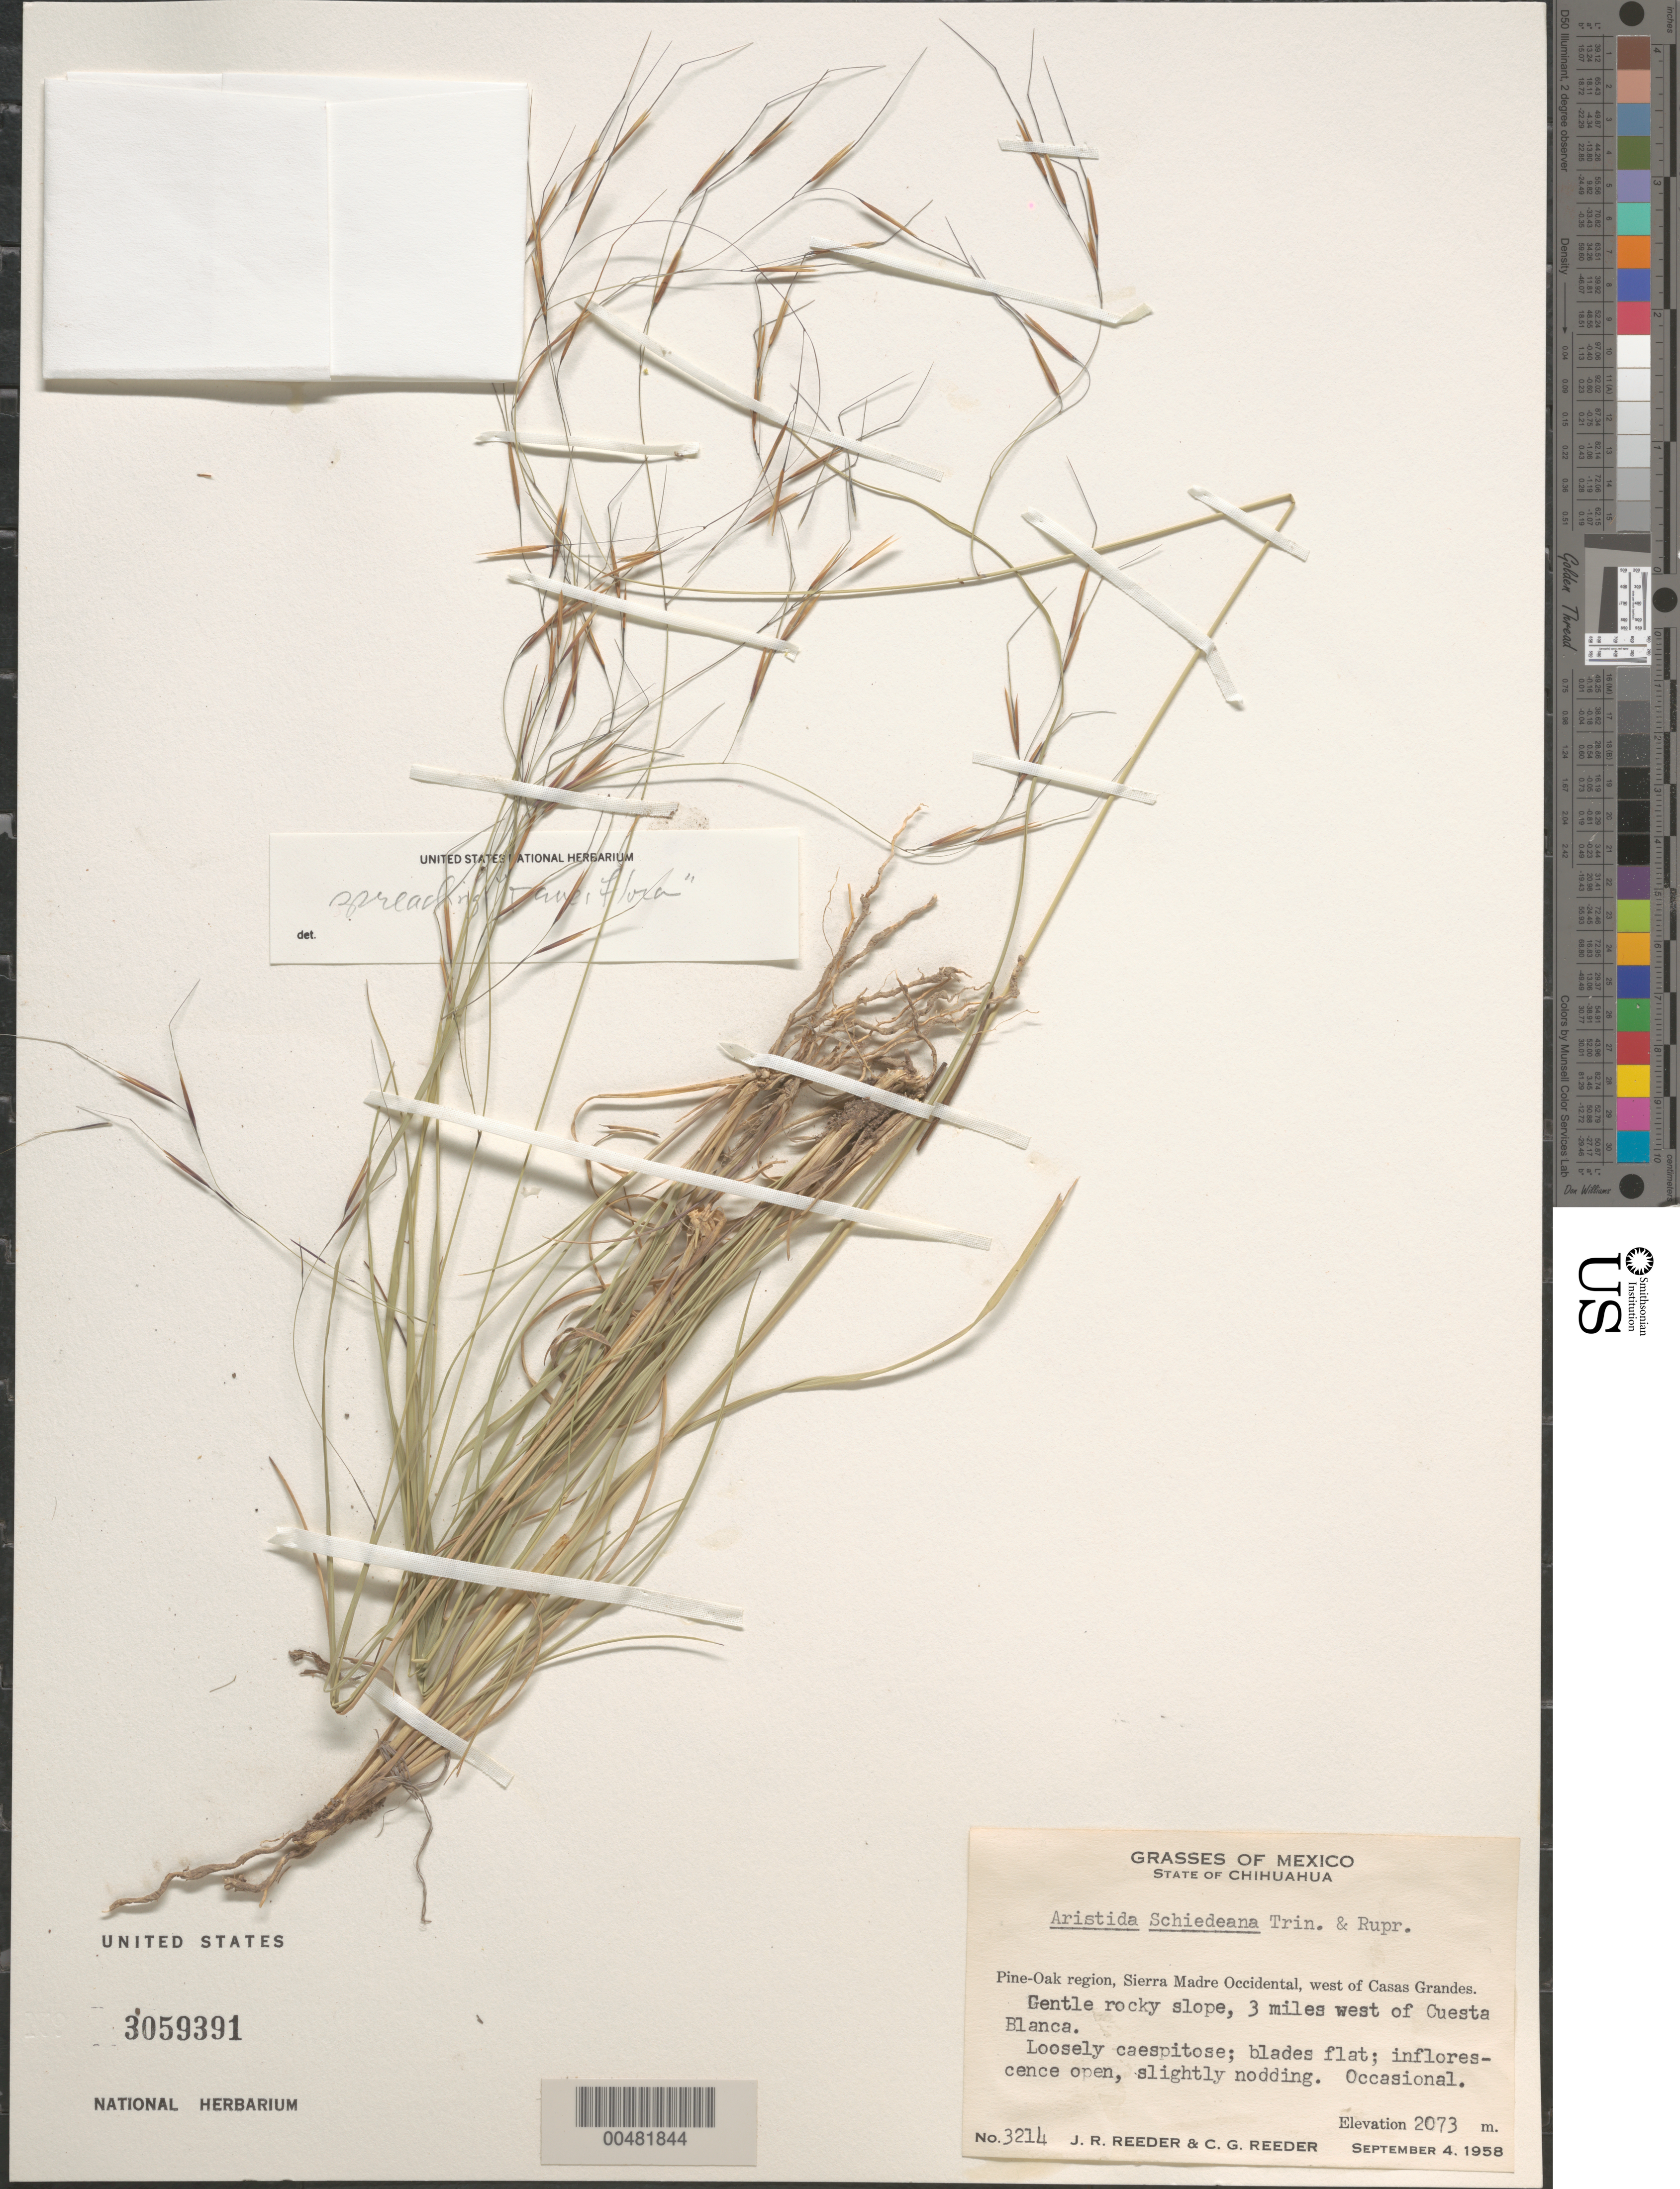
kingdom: Plantae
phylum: Tracheophyta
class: Liliopsida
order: Poales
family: Poaceae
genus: Aristida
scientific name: Aristida schiedeana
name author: Trin. & Rupr.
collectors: J. R. Reeder & C. G. Reeder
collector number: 3214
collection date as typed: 4 Sep 1958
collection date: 1958-09-04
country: Mexico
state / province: Chihuahua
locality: Pine-Oak region, Sierra Madre Occidental, W of Casas Grandes, 3 mi W of Cuesta Blanca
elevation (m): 2073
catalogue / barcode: US 3059391